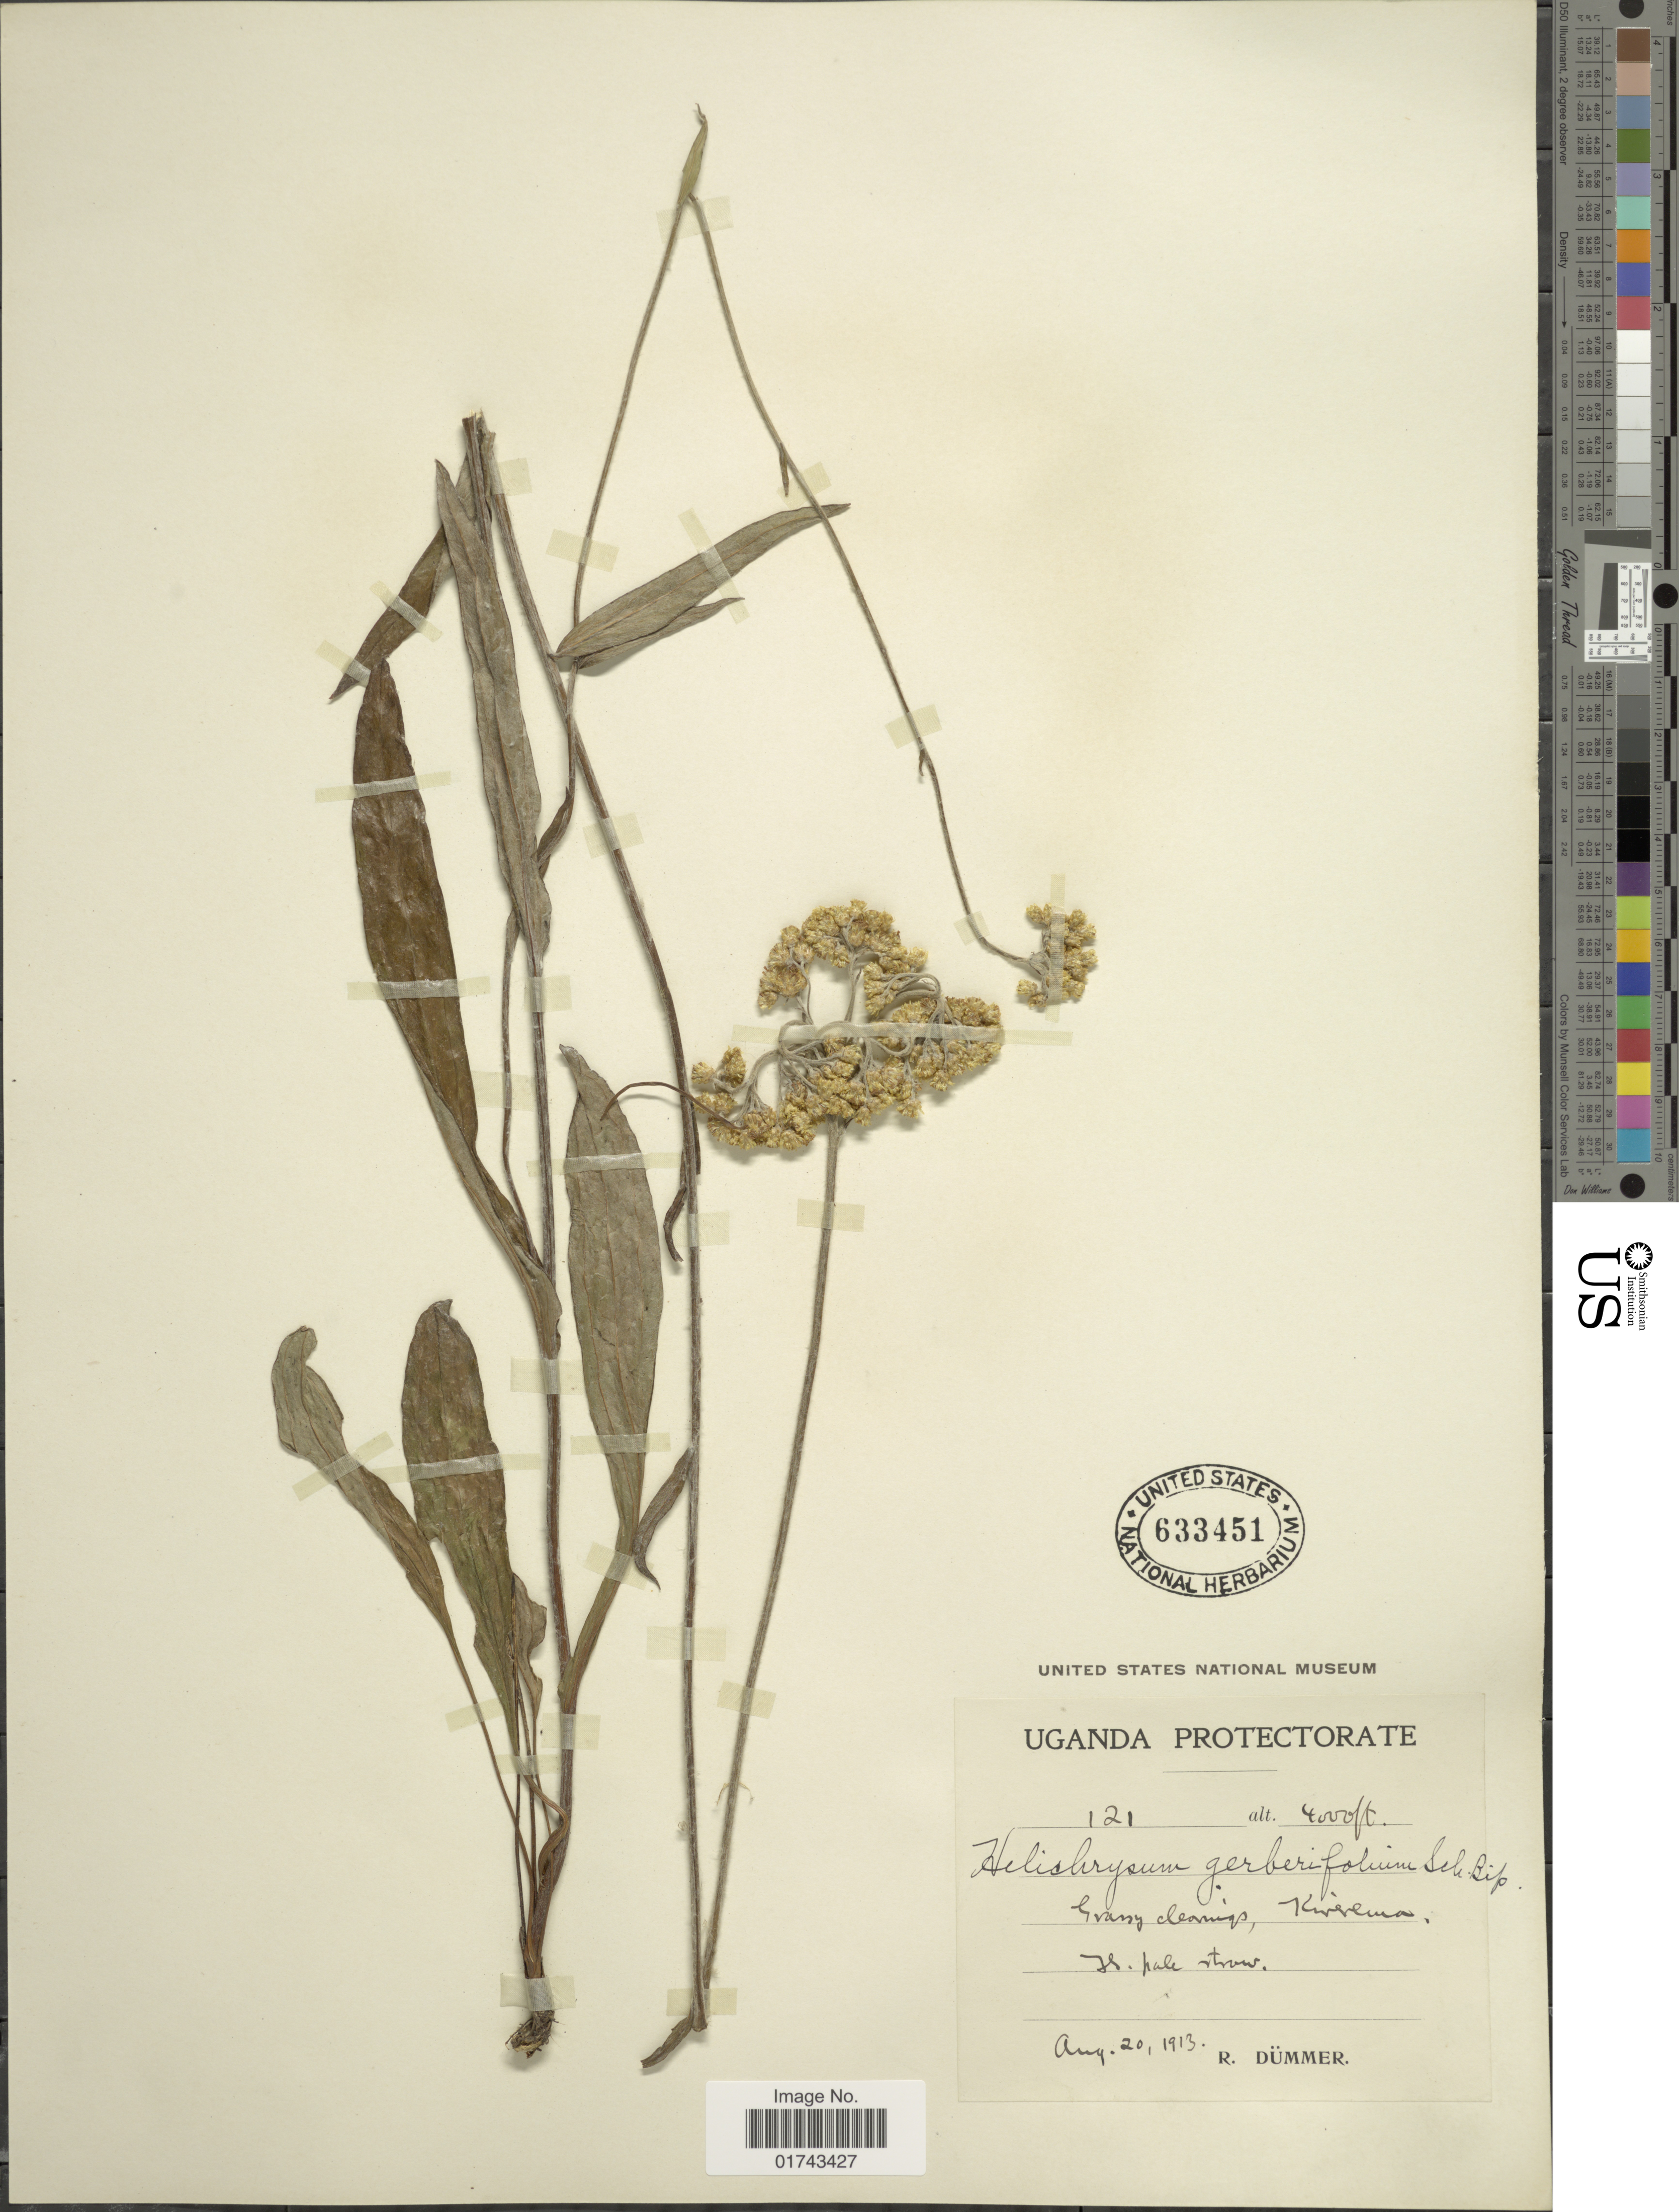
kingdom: Plantae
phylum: Tracheophyta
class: Magnoliopsida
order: Asterales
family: Asteraceae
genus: Helichrysum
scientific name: Helichrysum nudifolium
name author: (L.) Less.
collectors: R. A. Dümmer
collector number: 121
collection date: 1913-08-20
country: Uganda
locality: Grassy clearings, Kirkluma, H. Lake Straw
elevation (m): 1219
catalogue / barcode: US 633451